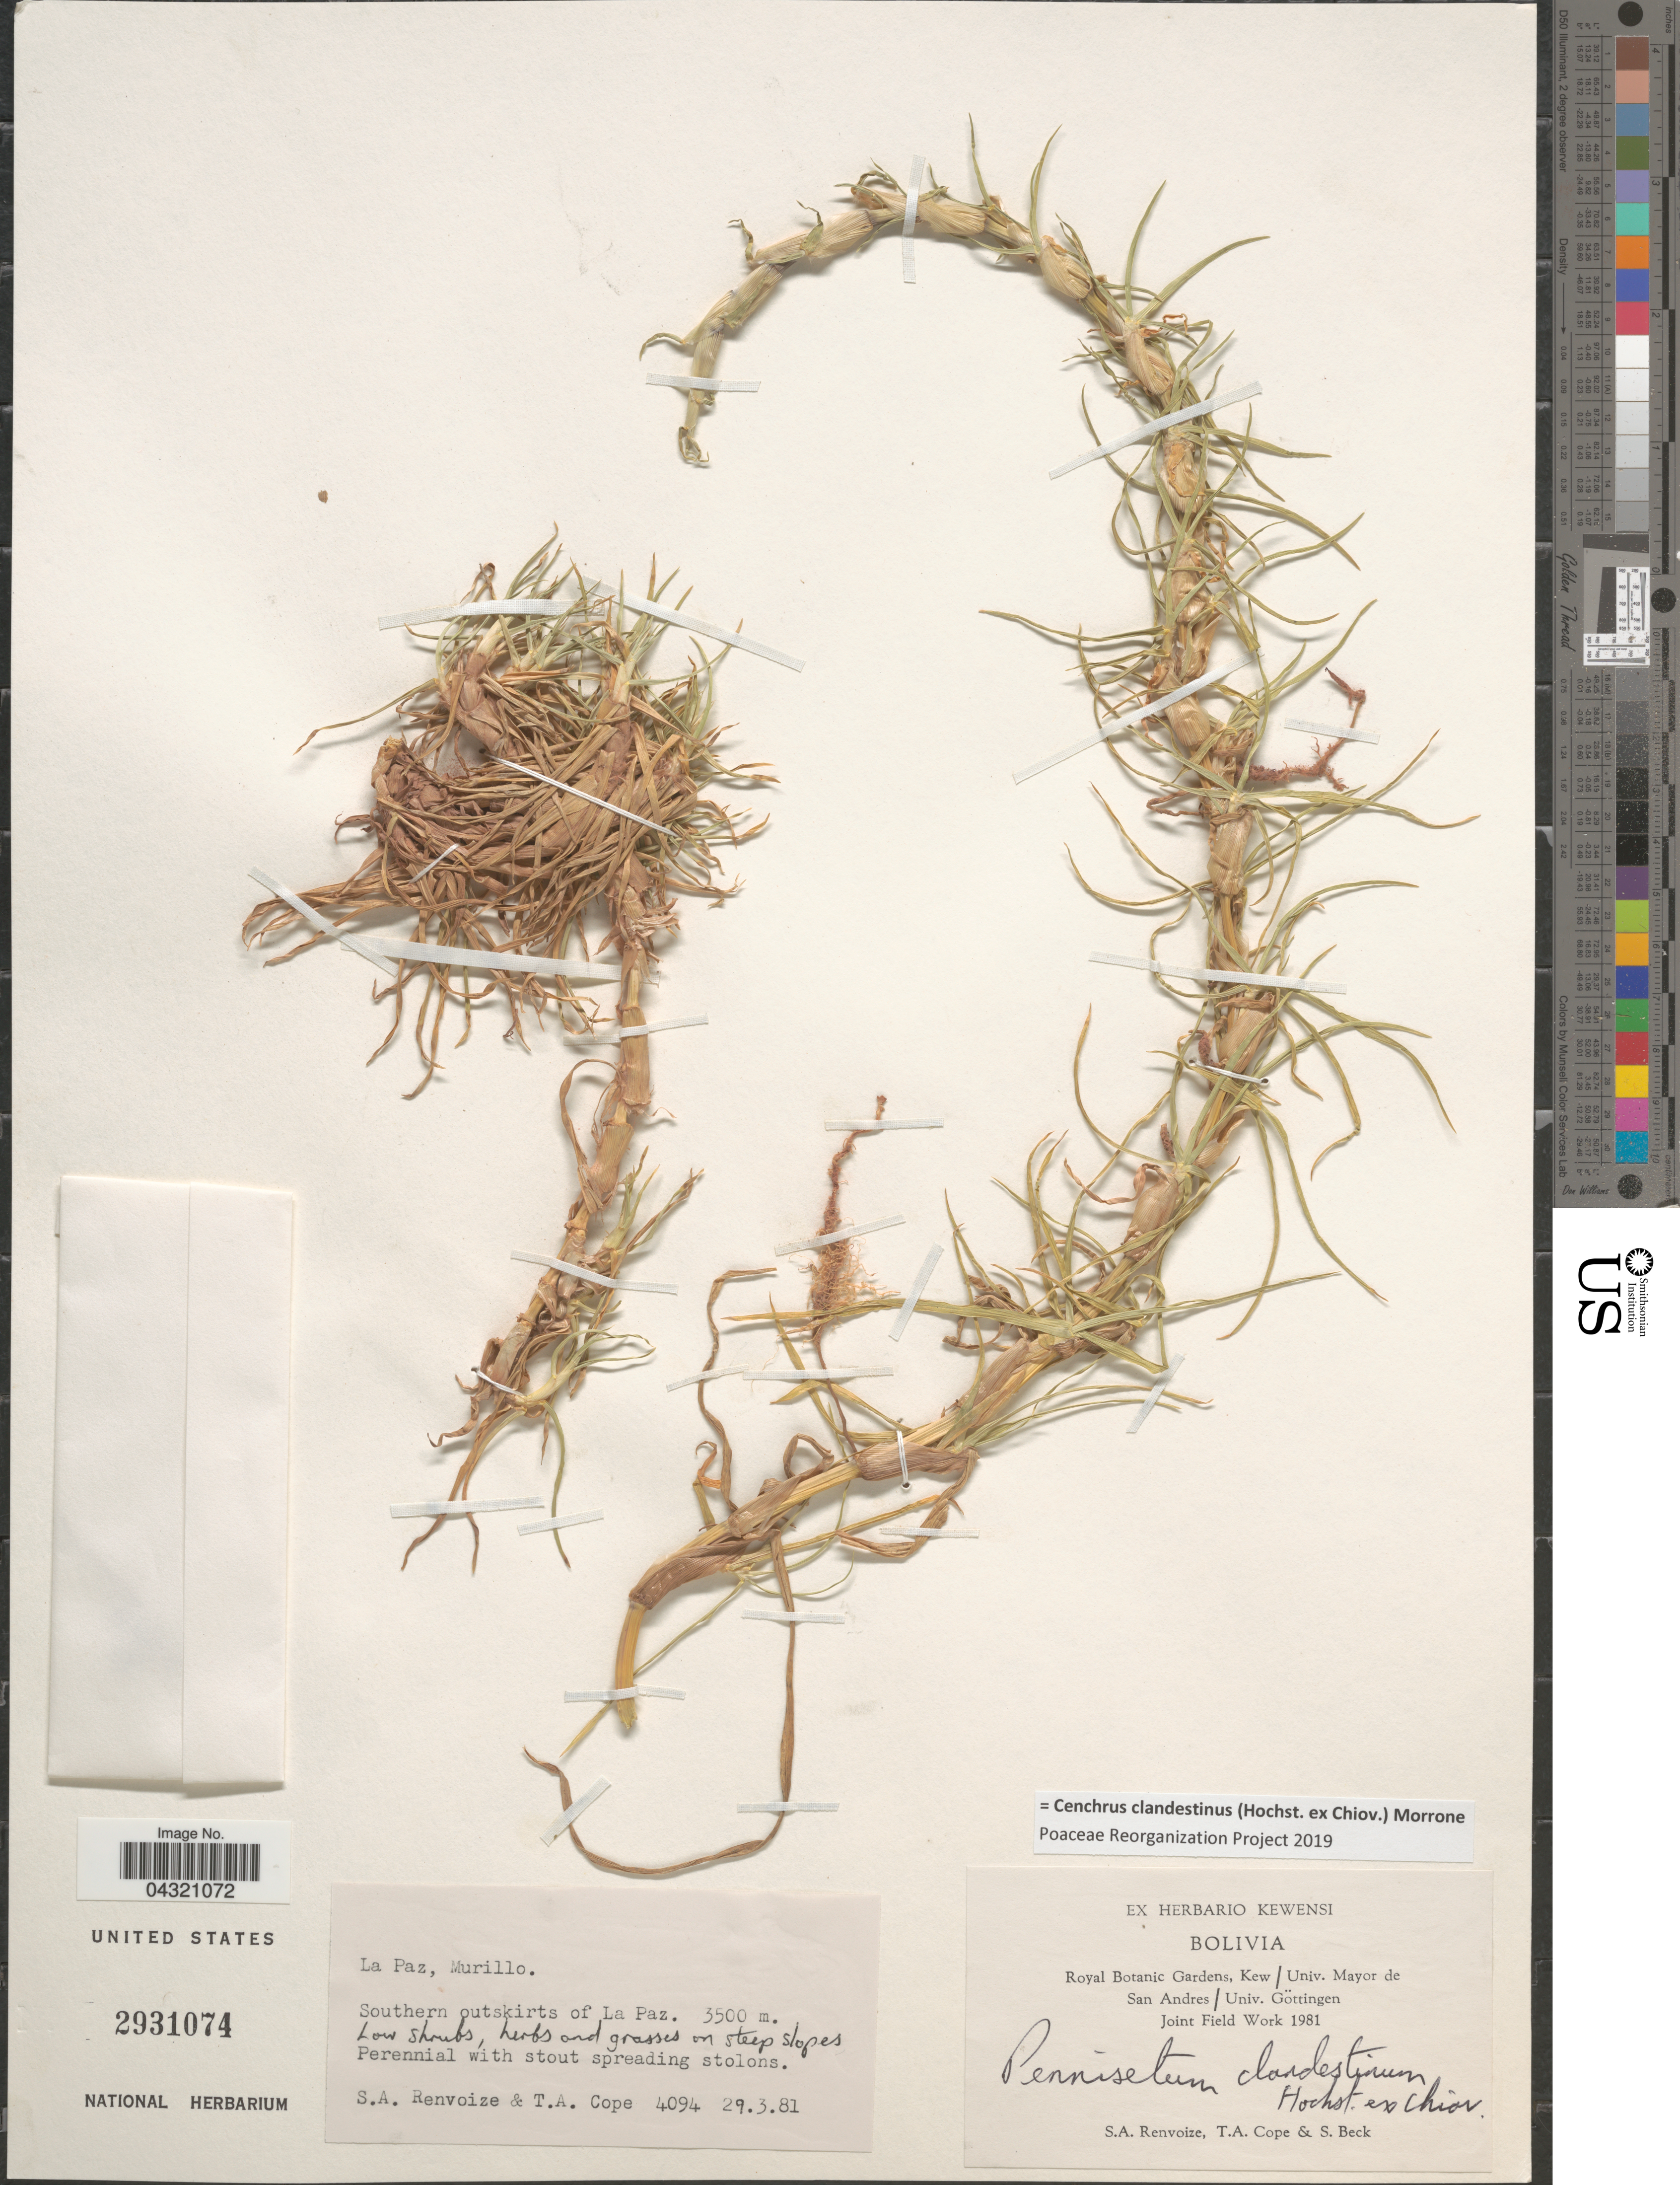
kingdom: Plantae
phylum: Tracheophyta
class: Liliopsida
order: Poales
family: Poaceae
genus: Cenchrus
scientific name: Cenchrus clandestinus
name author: (Hochst. & Chiov.) Morrone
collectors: S. A. Renvoize, T. A. Cope & S. G. Beck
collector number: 4094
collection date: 1981-03-29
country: Bolivia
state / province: La Paz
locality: Murillo. Southern outskirts of La Paz.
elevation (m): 3500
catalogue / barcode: US 2931074